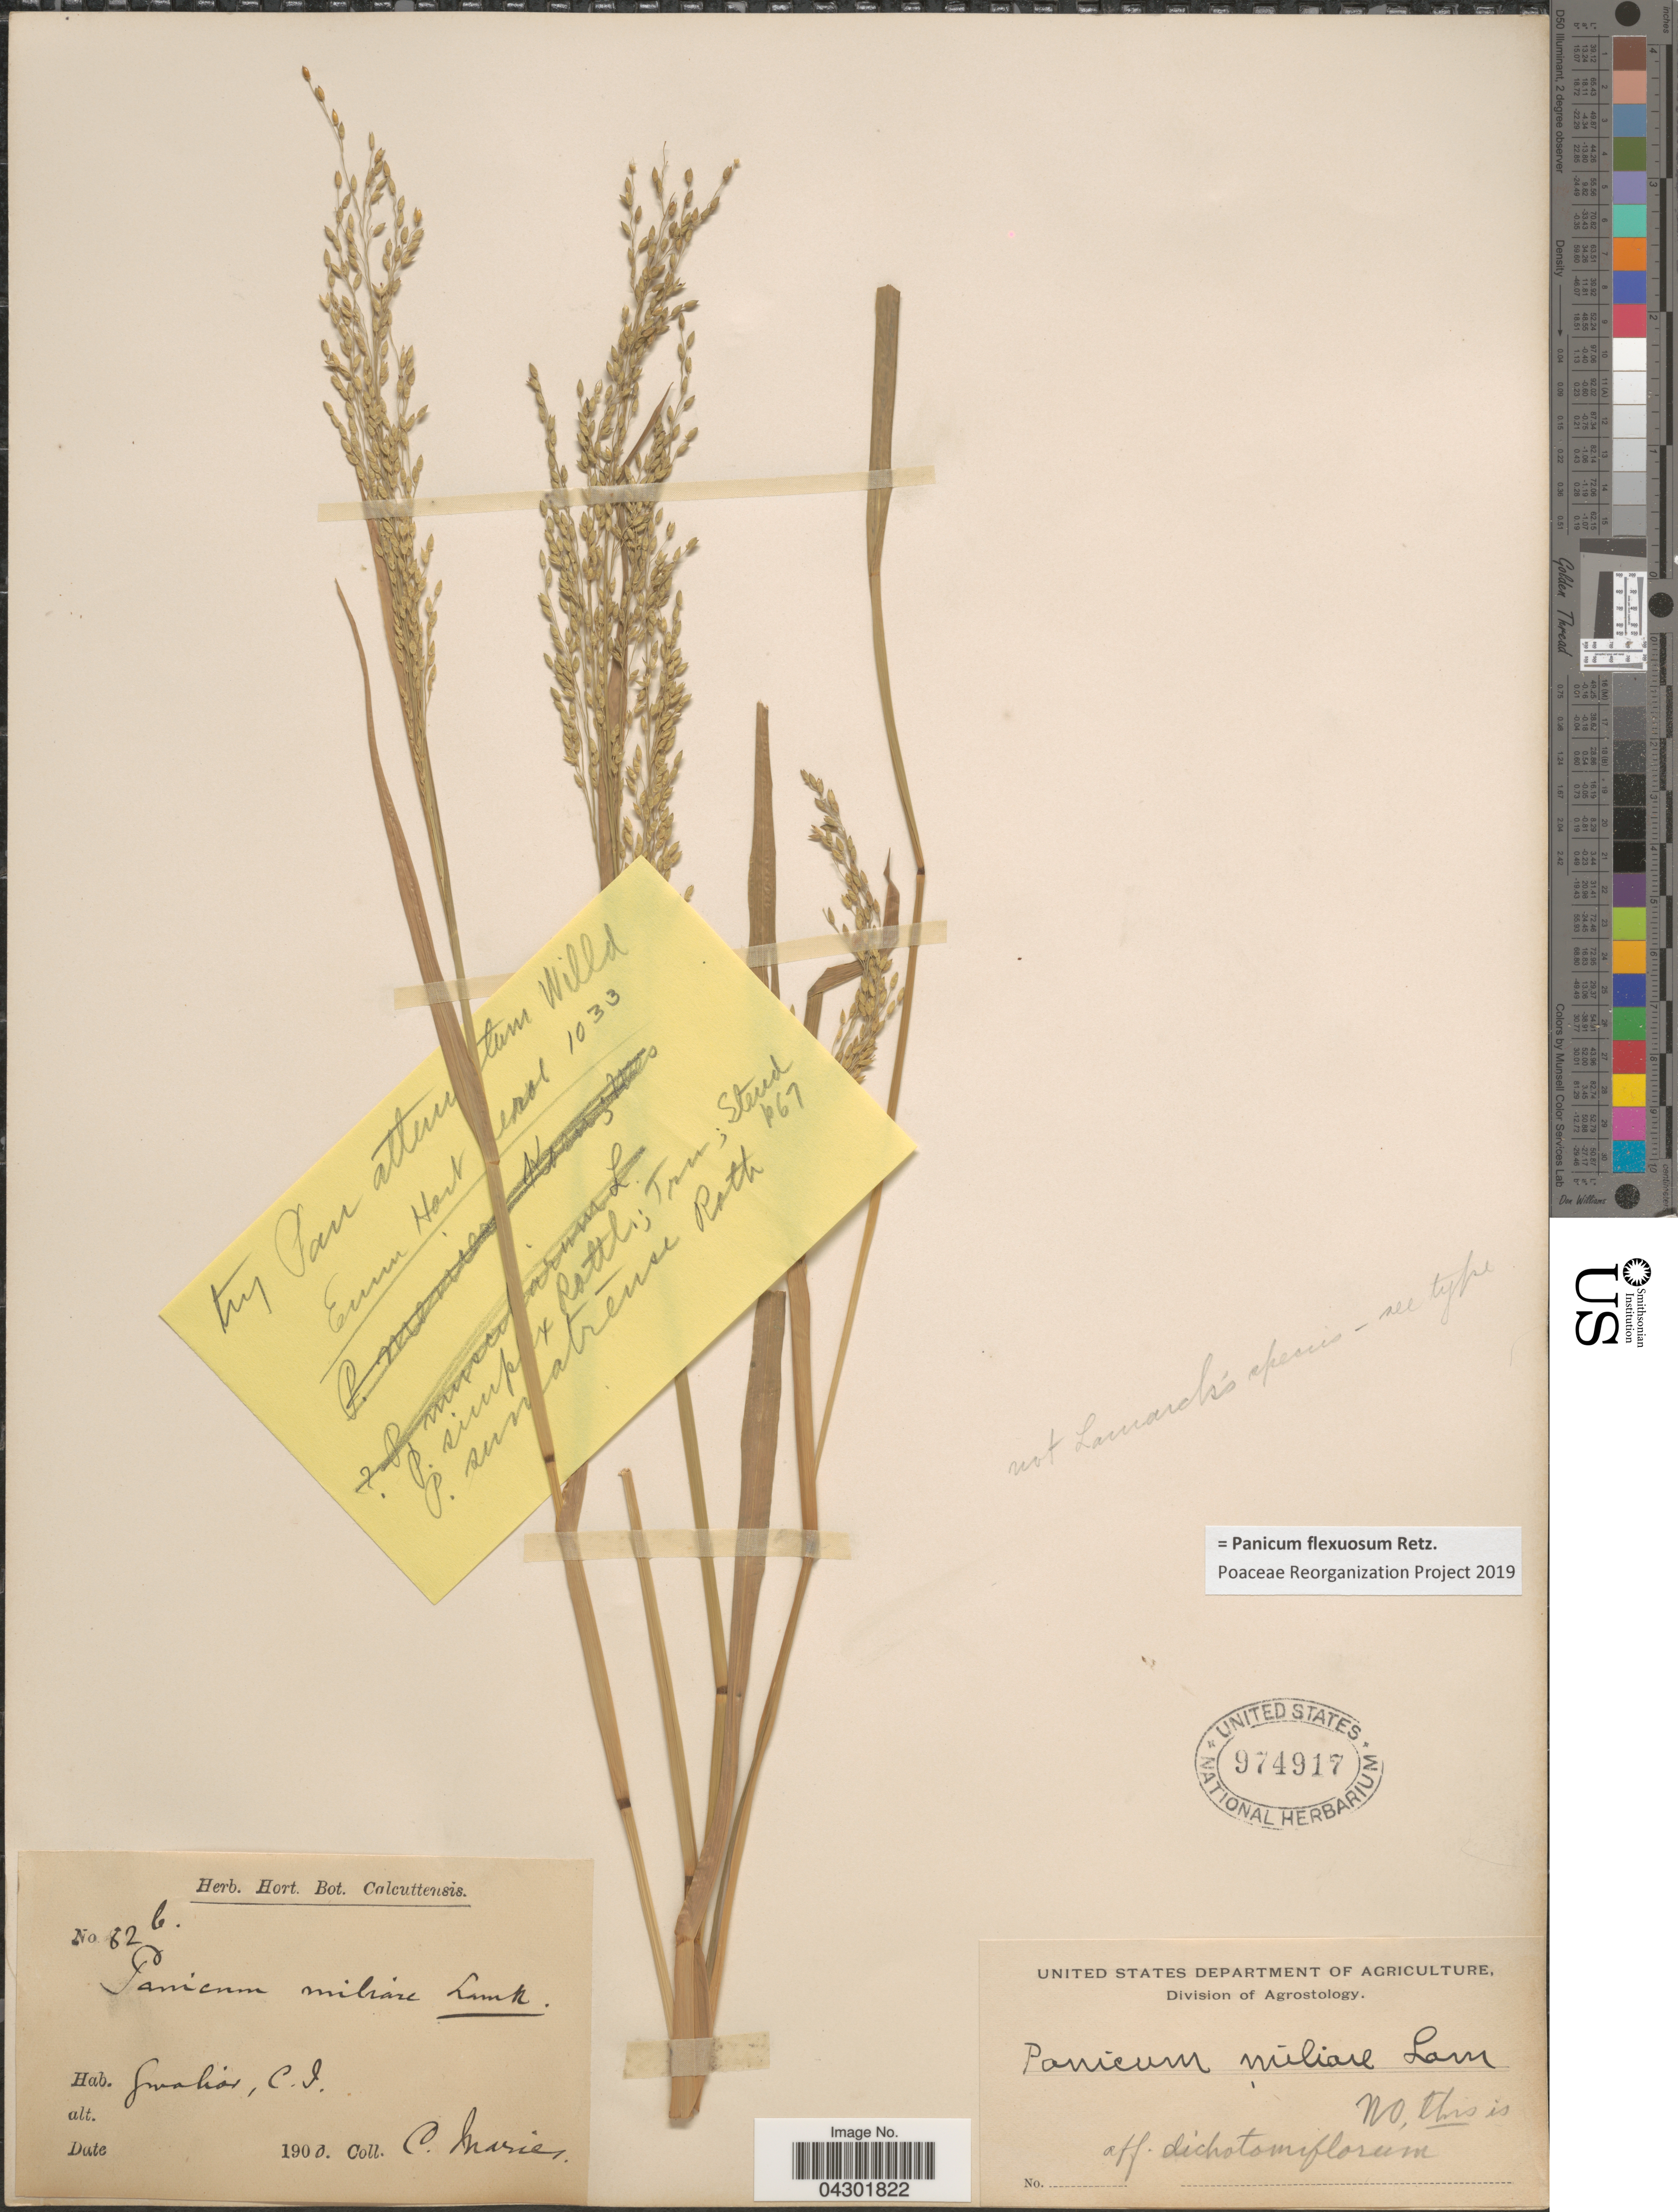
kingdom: Plantae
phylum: Tracheophyta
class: Liliopsida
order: Poales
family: Poaceae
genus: Panicum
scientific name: Panicum flexuosum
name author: Retz.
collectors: C. Maries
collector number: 62b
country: India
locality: Gwalior, C.I.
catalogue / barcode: US 974917